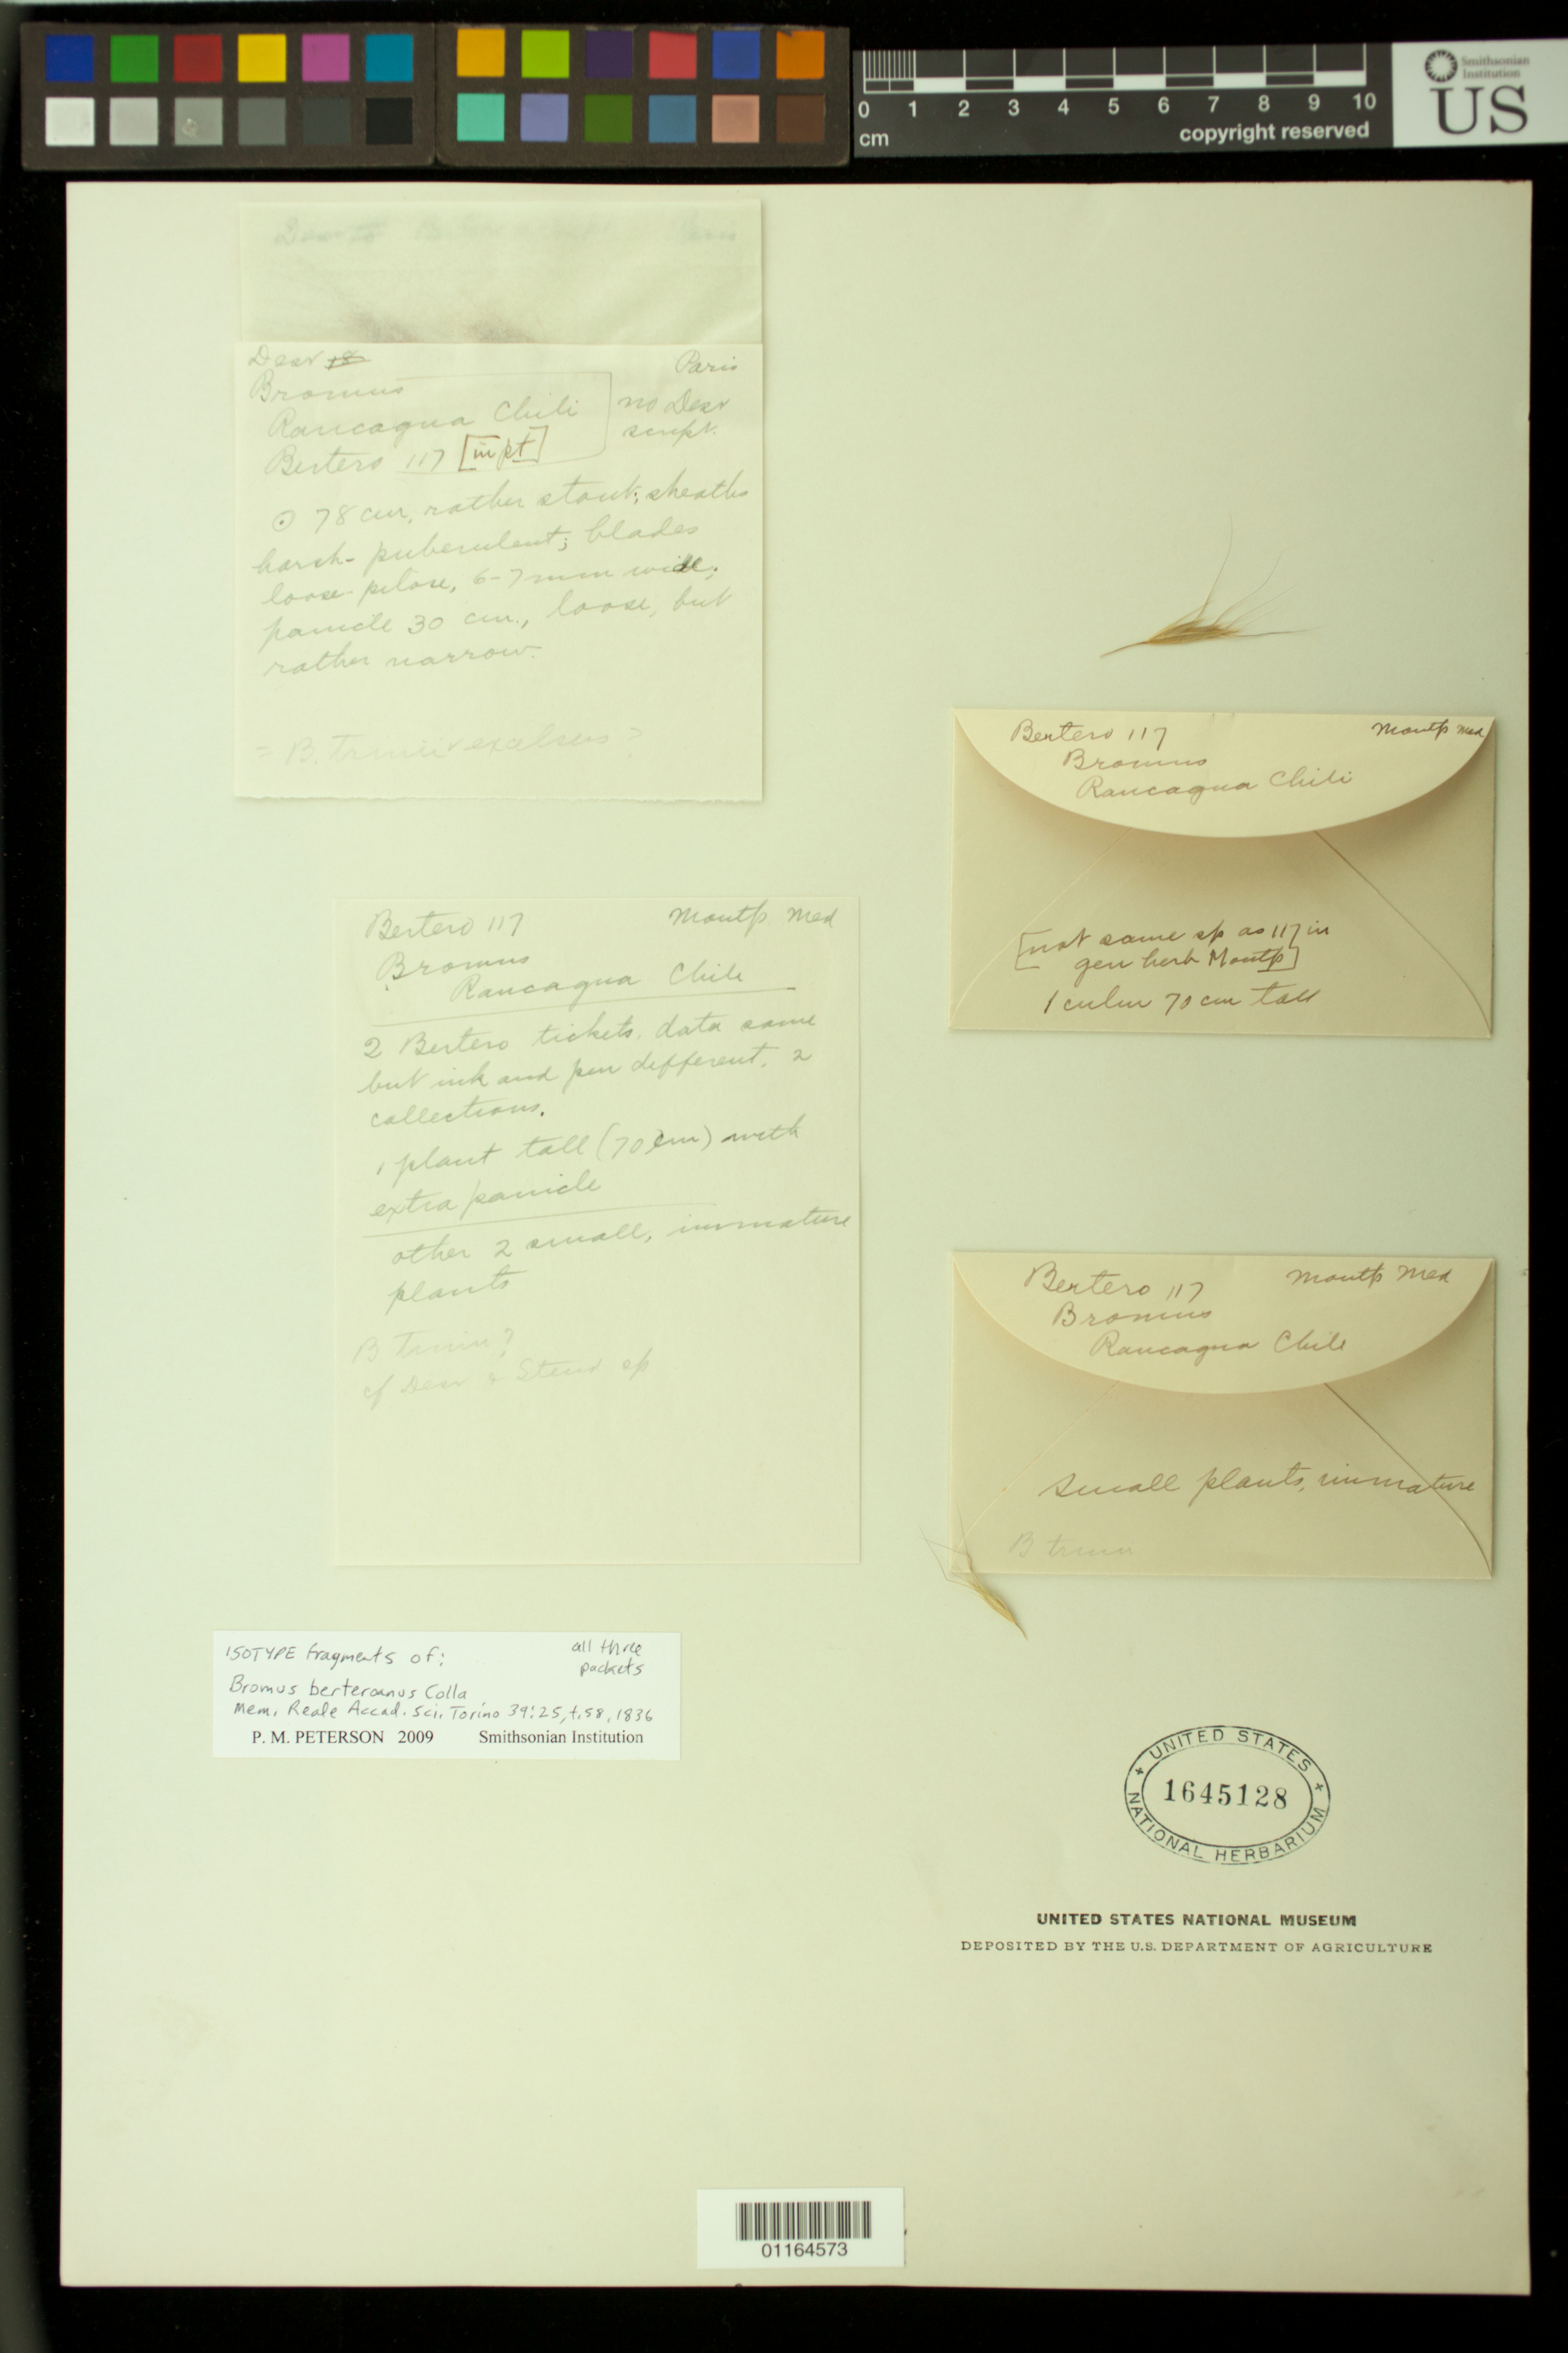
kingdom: Plantae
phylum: Tracheophyta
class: Liliopsida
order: Poales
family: Poaceae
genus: Bromus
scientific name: Bromus berteroanus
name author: Colla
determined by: Peterson, Paul M., (BOT), Smithsonian Institution - National Museum of Natural History (UNITED STATES)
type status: Type Collection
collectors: C. L. G. Bertero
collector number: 117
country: Chile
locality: Rancagua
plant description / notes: Fragmentary material of type specimens ex herb. Paris (1 packet), ex herb. Montp. (2 packets)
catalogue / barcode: US 1645128